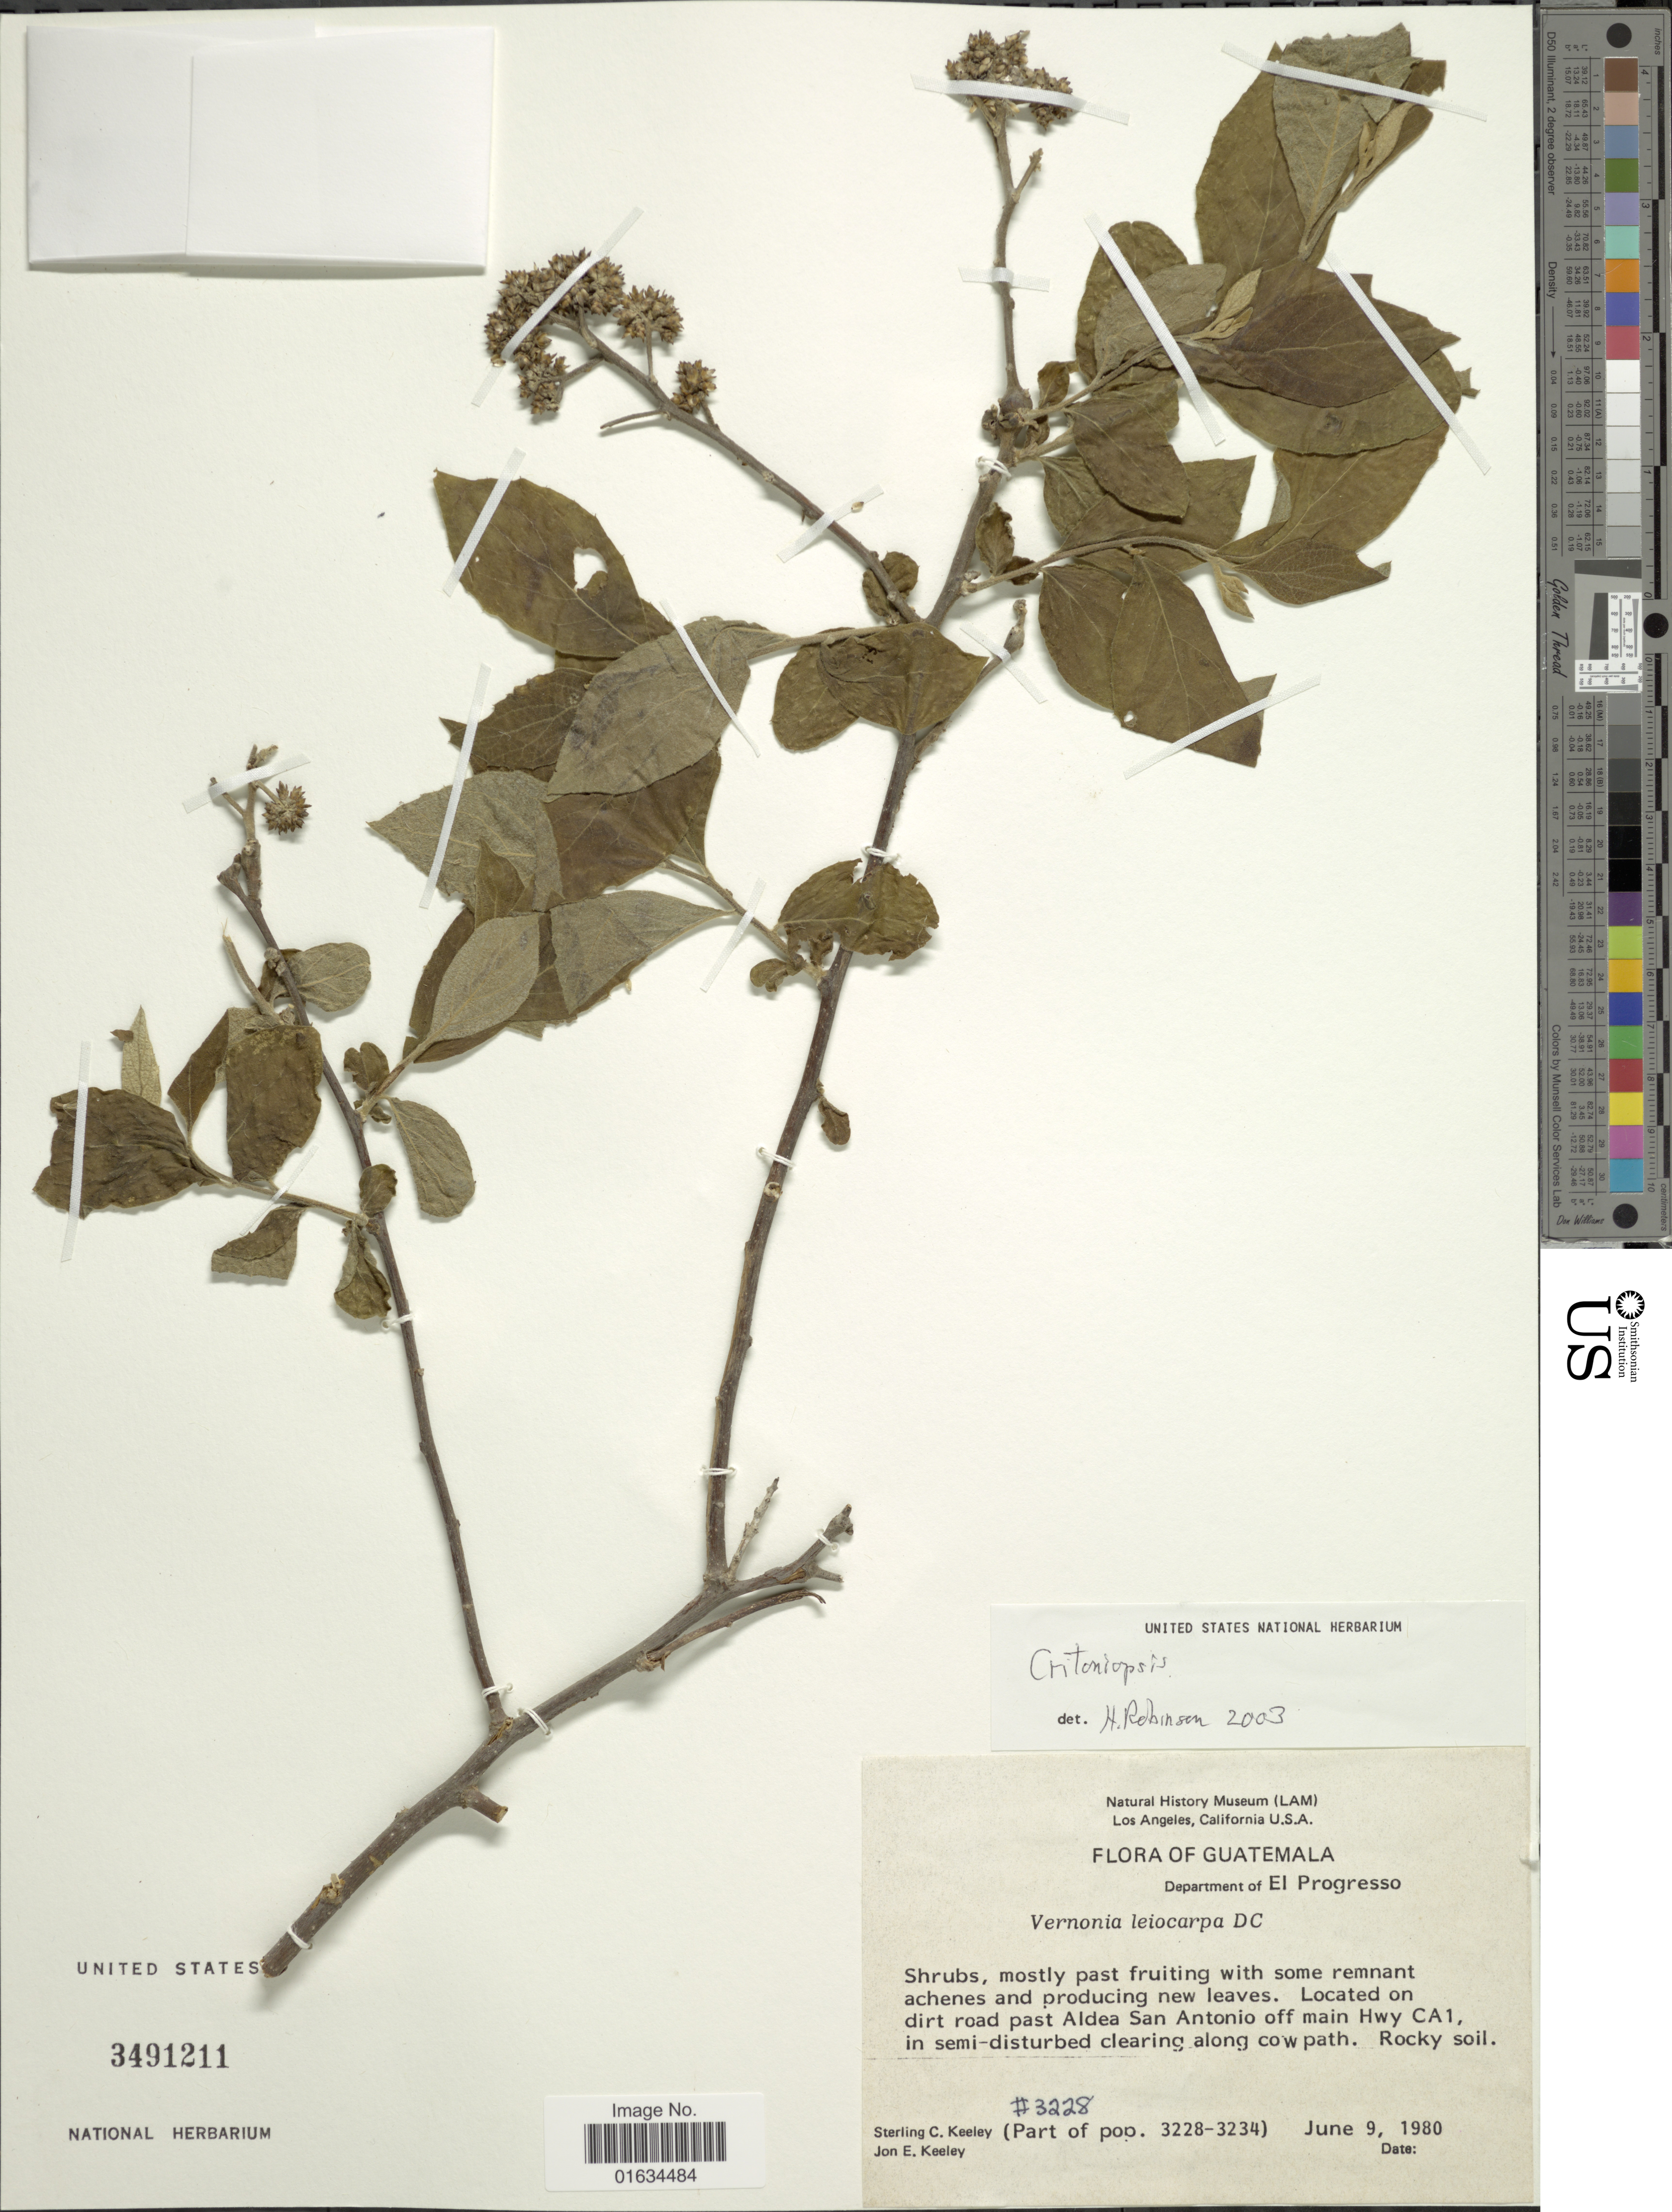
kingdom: Plantae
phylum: Tracheophyta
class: Magnoliopsida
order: Asterales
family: Asteraceae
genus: Eremosis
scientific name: Eremosis leiocarpa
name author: (DC.) Gleason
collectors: S. C. Keeley & J. E. Keeley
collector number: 3228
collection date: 1980-06-09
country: Guatemala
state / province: El Progreso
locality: Located on dirt road past Aldea San Antionio off main Hwy CA1, Department of El Progesso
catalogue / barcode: US 3491211